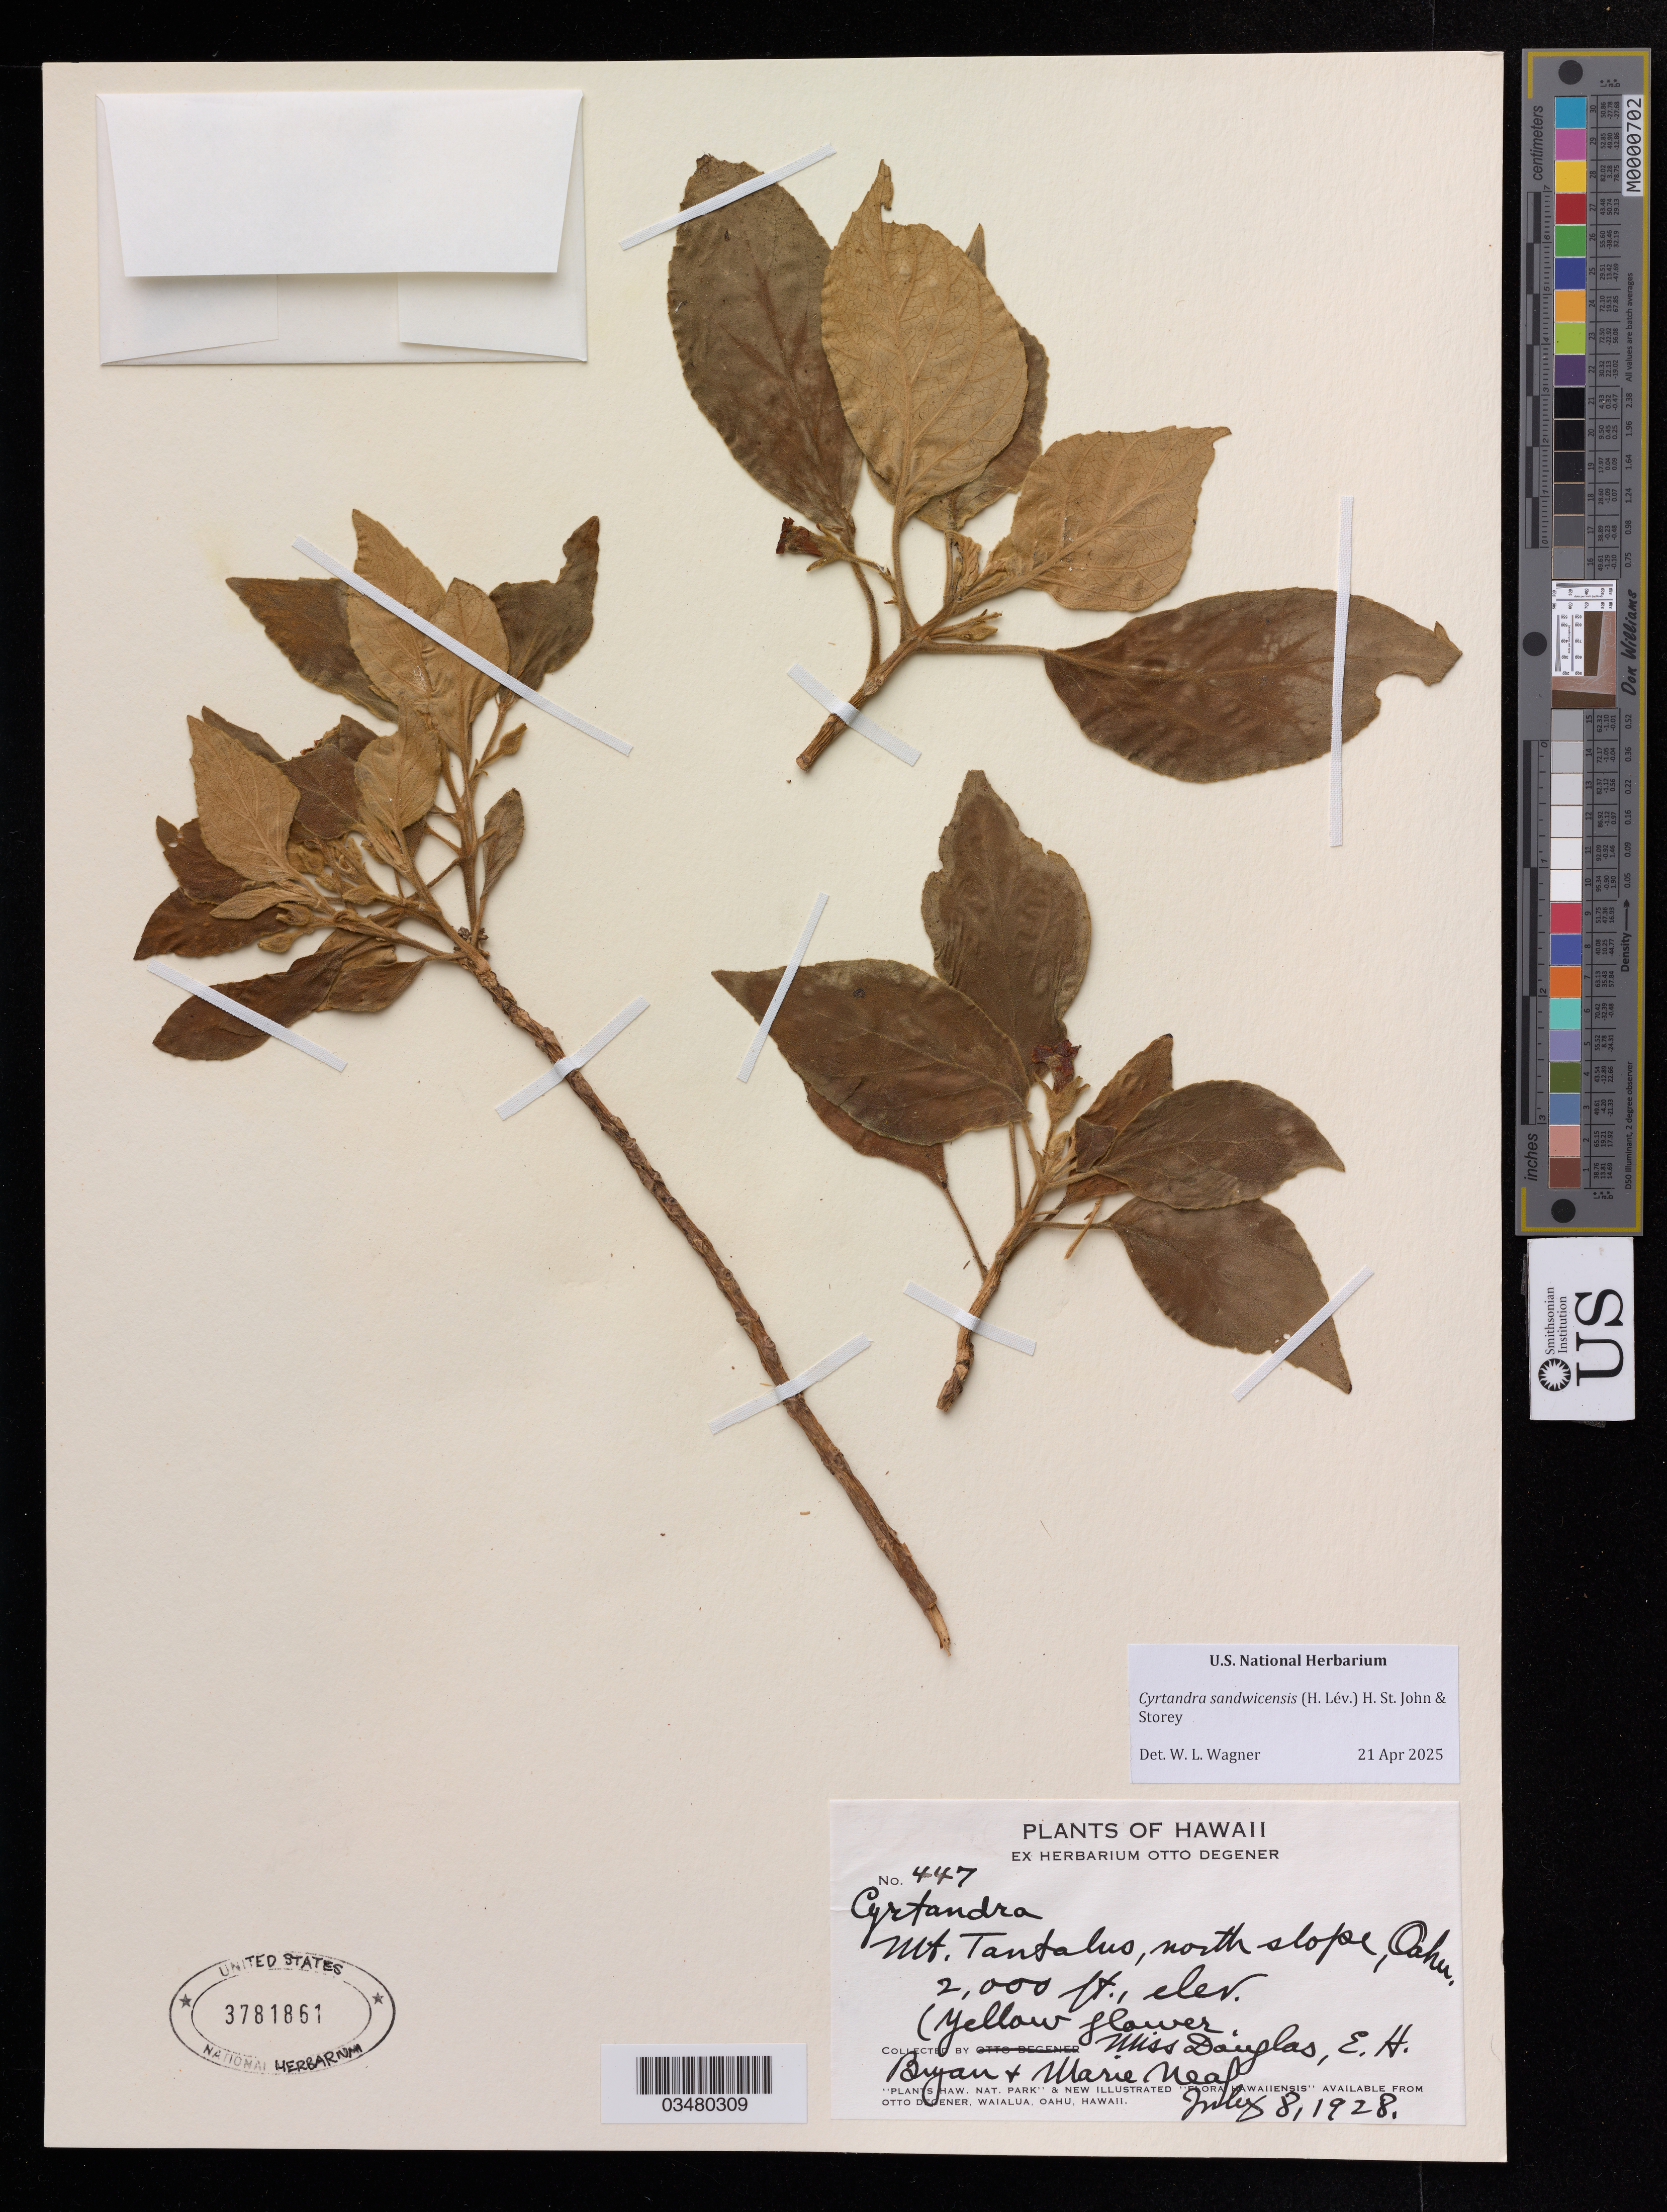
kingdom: Plantae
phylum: Tracheophyta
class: Magnoliopsida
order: Lamiales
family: Gesneriaceae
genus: Cyrtandra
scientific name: Cyrtandra sandwicensis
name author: (H. Lév.) H. St. John & Storey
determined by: Wagner, W. L., (BOT), Smithsonian Institution - National Museum of Natural History (UNITED STATES)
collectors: E. Bryan & M. Neal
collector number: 447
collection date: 1928-07-08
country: United States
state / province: Hawaii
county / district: Honolulu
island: Oahu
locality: Mt. Tantalus, north slope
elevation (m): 610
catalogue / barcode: US 3781861